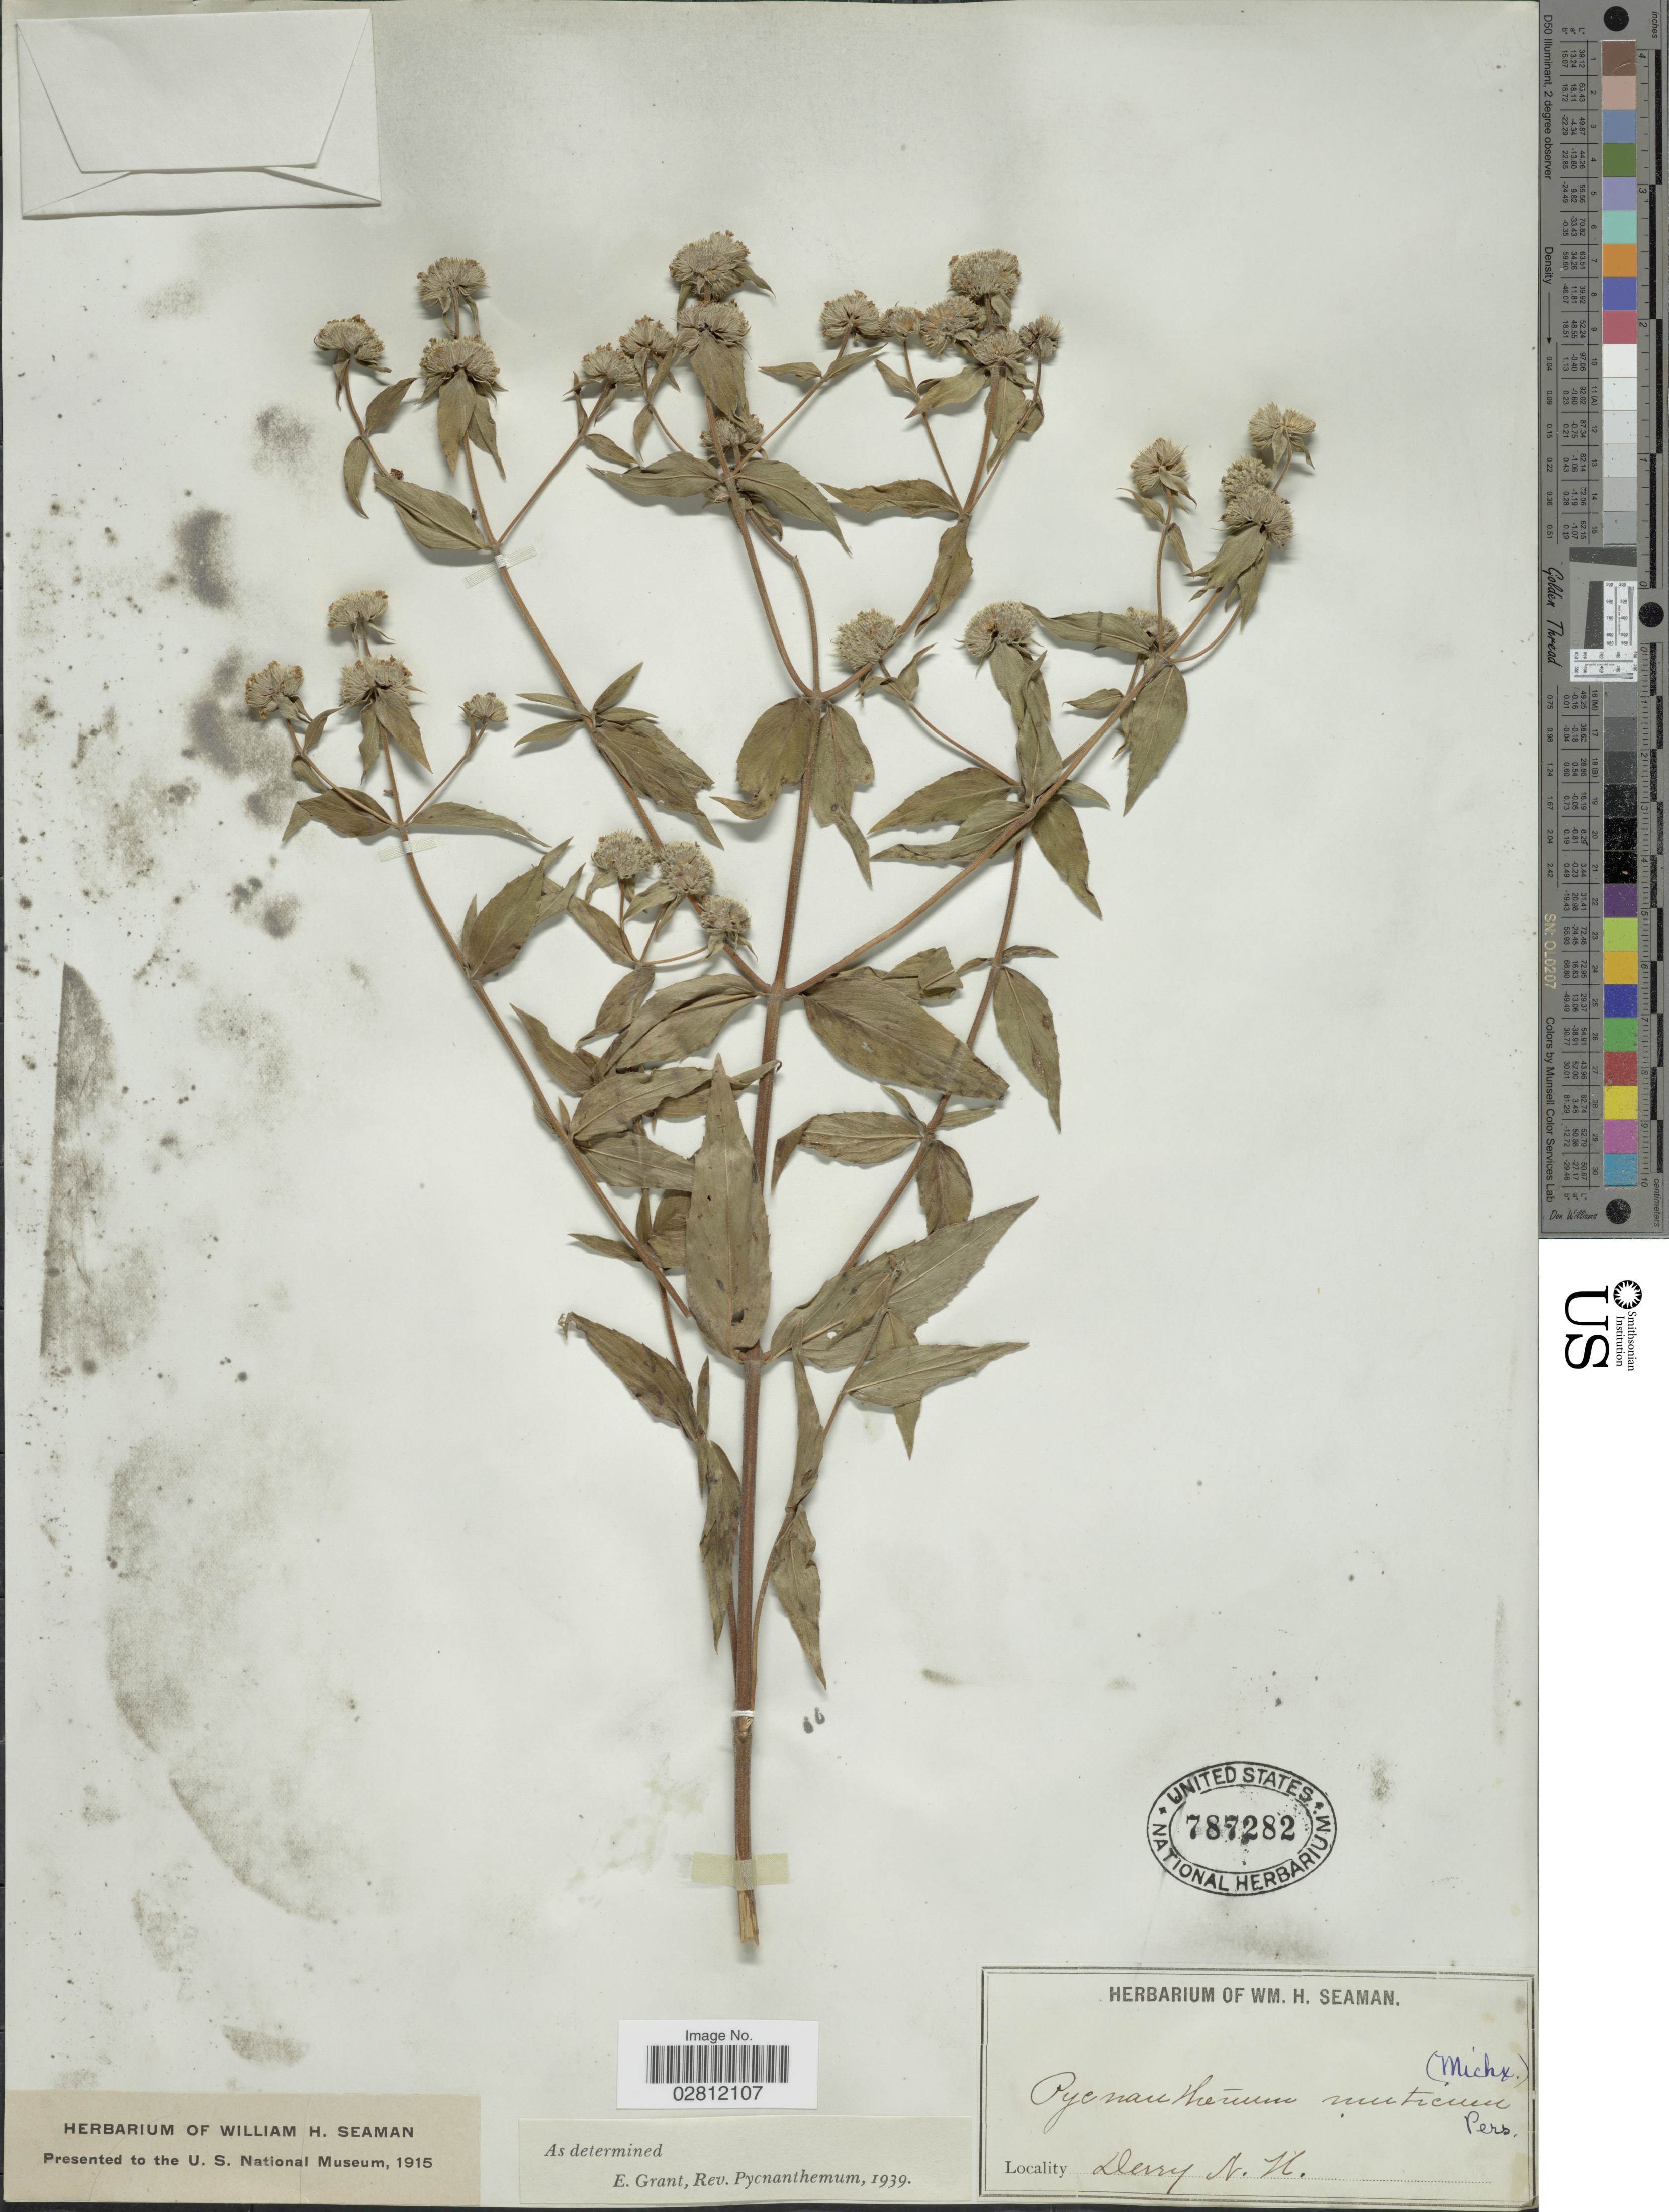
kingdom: Plantae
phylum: Tracheophyta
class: Magnoliopsida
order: Lamiales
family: Lamiaceae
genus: Pycnanthemum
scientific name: Pycnanthemum muticum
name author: (Michx.) Pers.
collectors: ex herb. Seaman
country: United States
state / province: New Hampshire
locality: Derry.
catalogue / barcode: US 787282